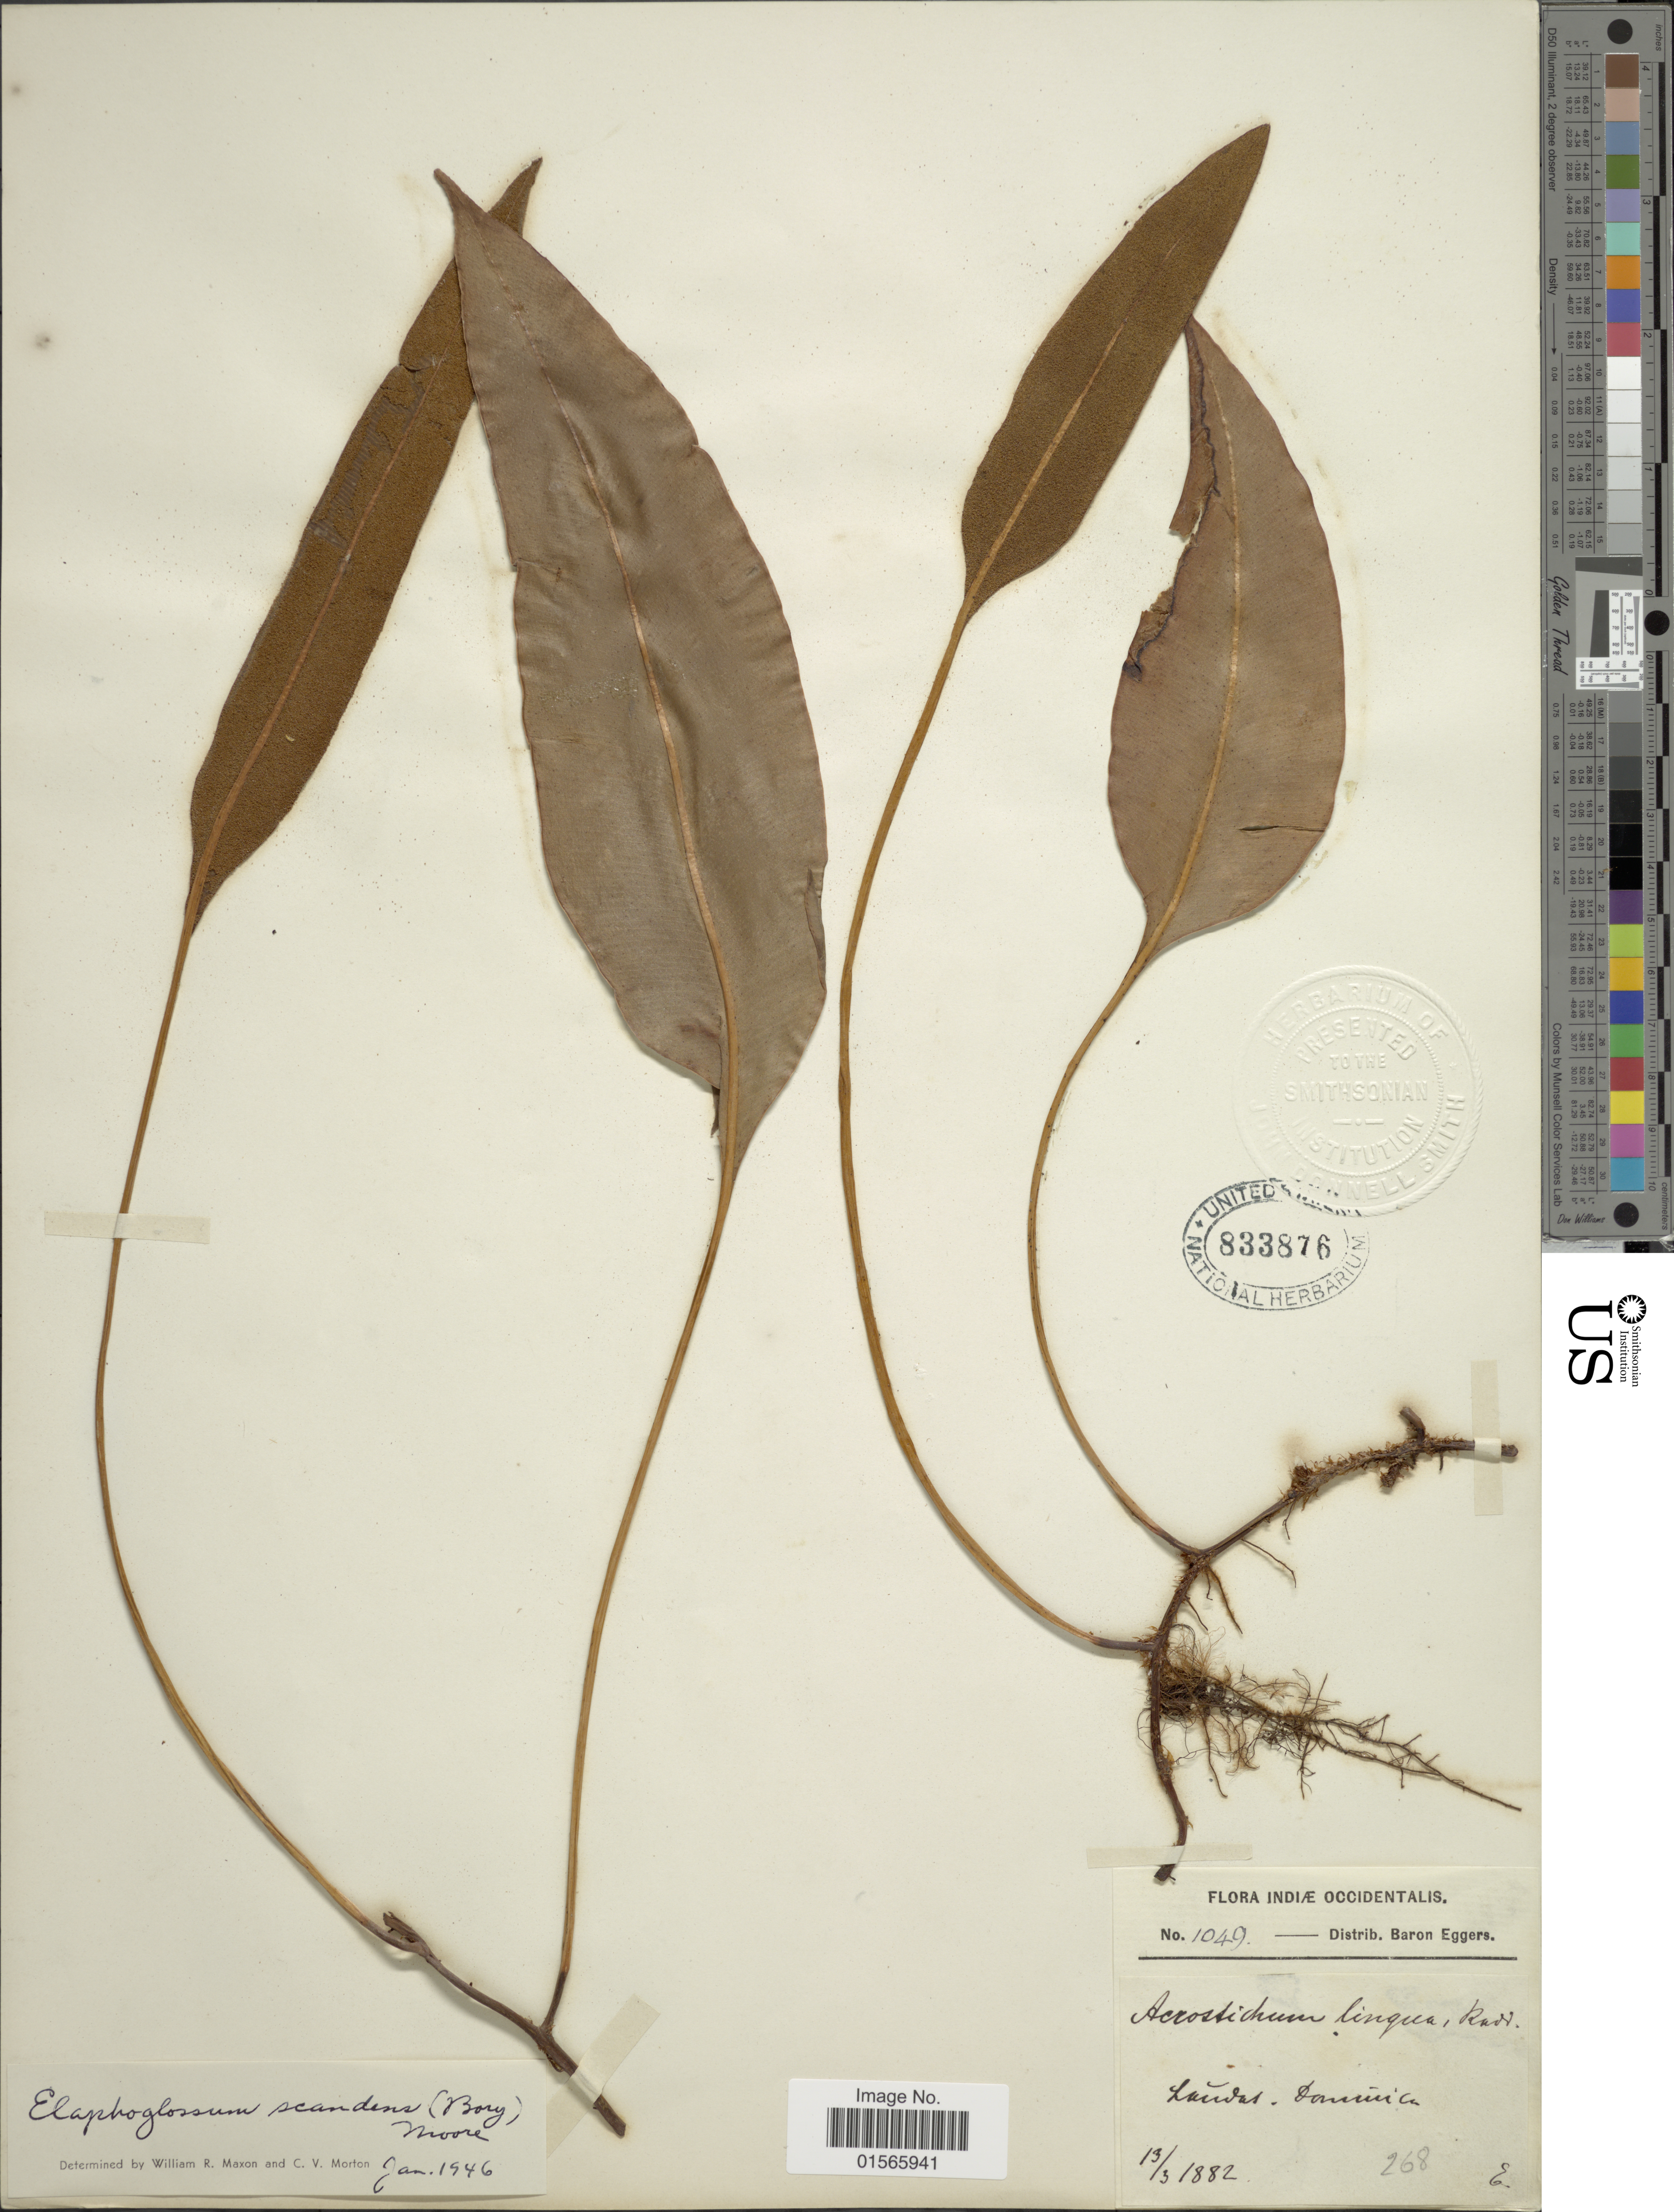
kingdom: Plantae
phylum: Tracheophyta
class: Polypodiopsida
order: Polypodiales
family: Dryopteridaceae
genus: Elaphoglossum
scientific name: Elaphoglossum scandens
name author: (Bory ex Fée) T. Moore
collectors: H. F. A. von Eggers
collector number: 1049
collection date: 1882-03-13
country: Dominica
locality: Laudat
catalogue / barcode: US 833876